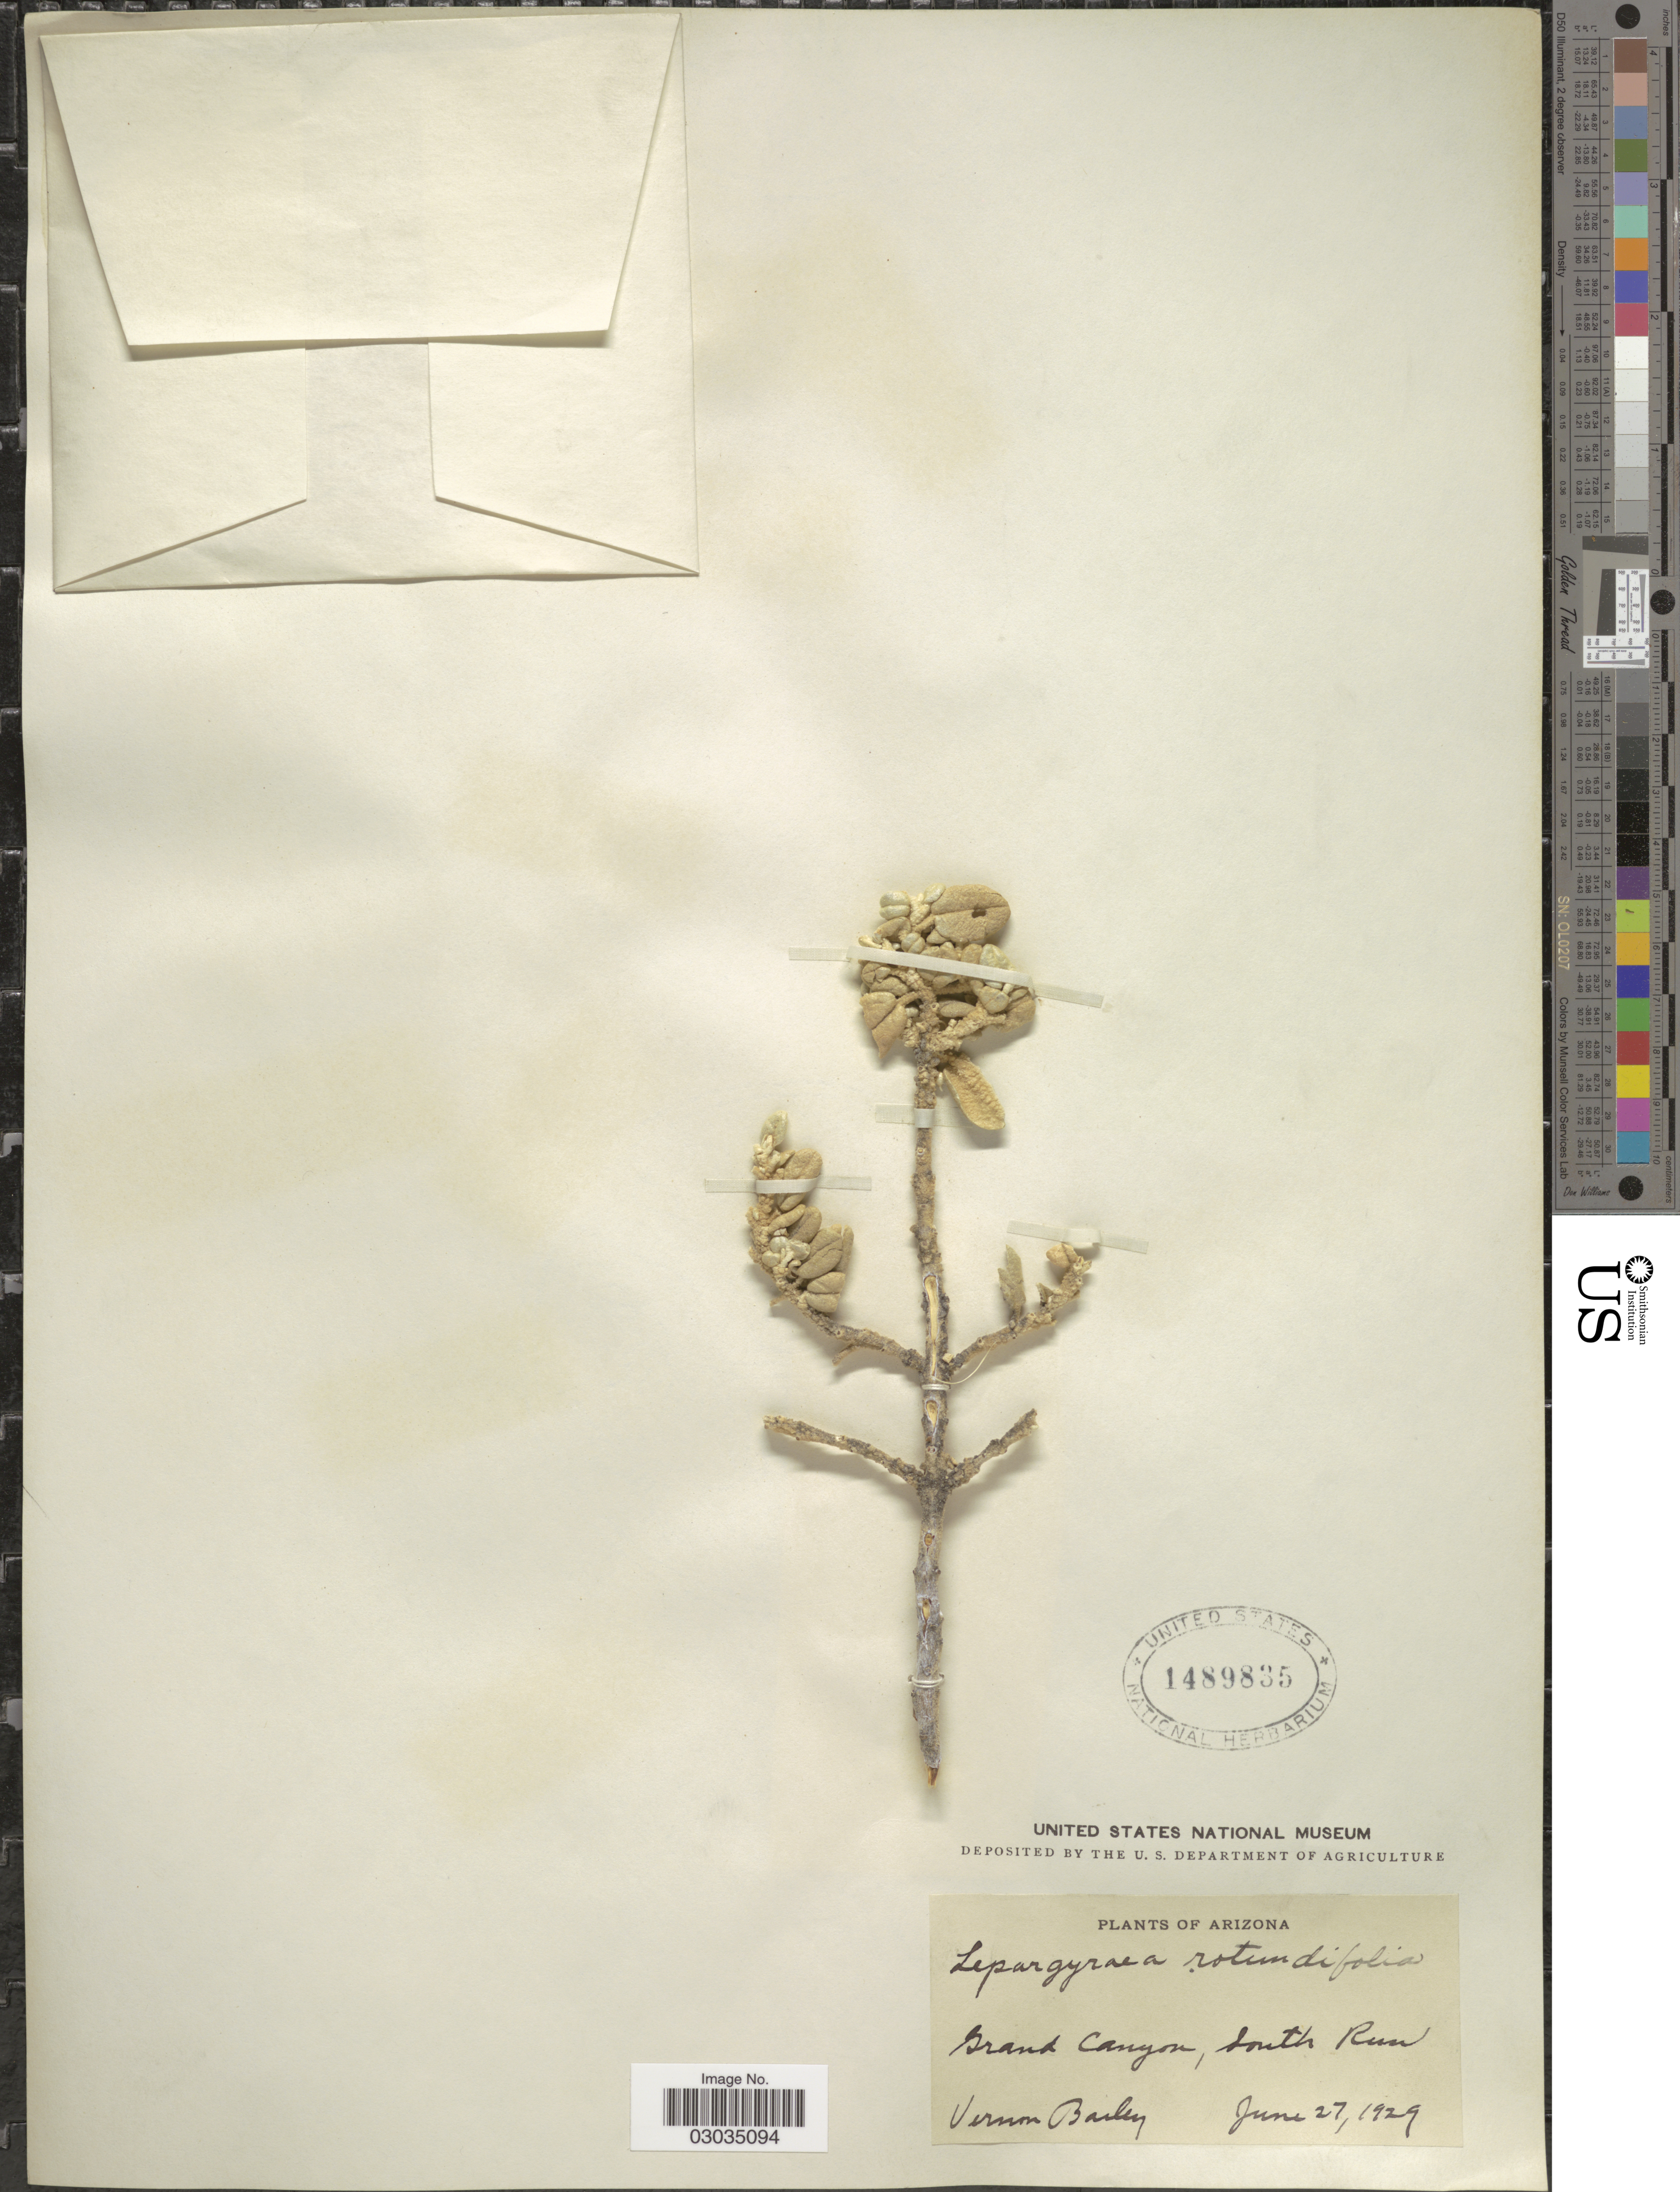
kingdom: Plantae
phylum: Tracheophyta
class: Magnoliopsida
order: Rosales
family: Elaeagnaceae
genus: Shepherdia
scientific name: Shepherdia rotundifolia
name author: Parry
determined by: Strong, Mark T., (BOT), Smithsonian Institution - National Museum of Natural History (UNITED STATES)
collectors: V. O. Bailey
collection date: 1929-06-27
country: United States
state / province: Arizona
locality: Grand Canyon, south Run.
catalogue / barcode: US 1489835